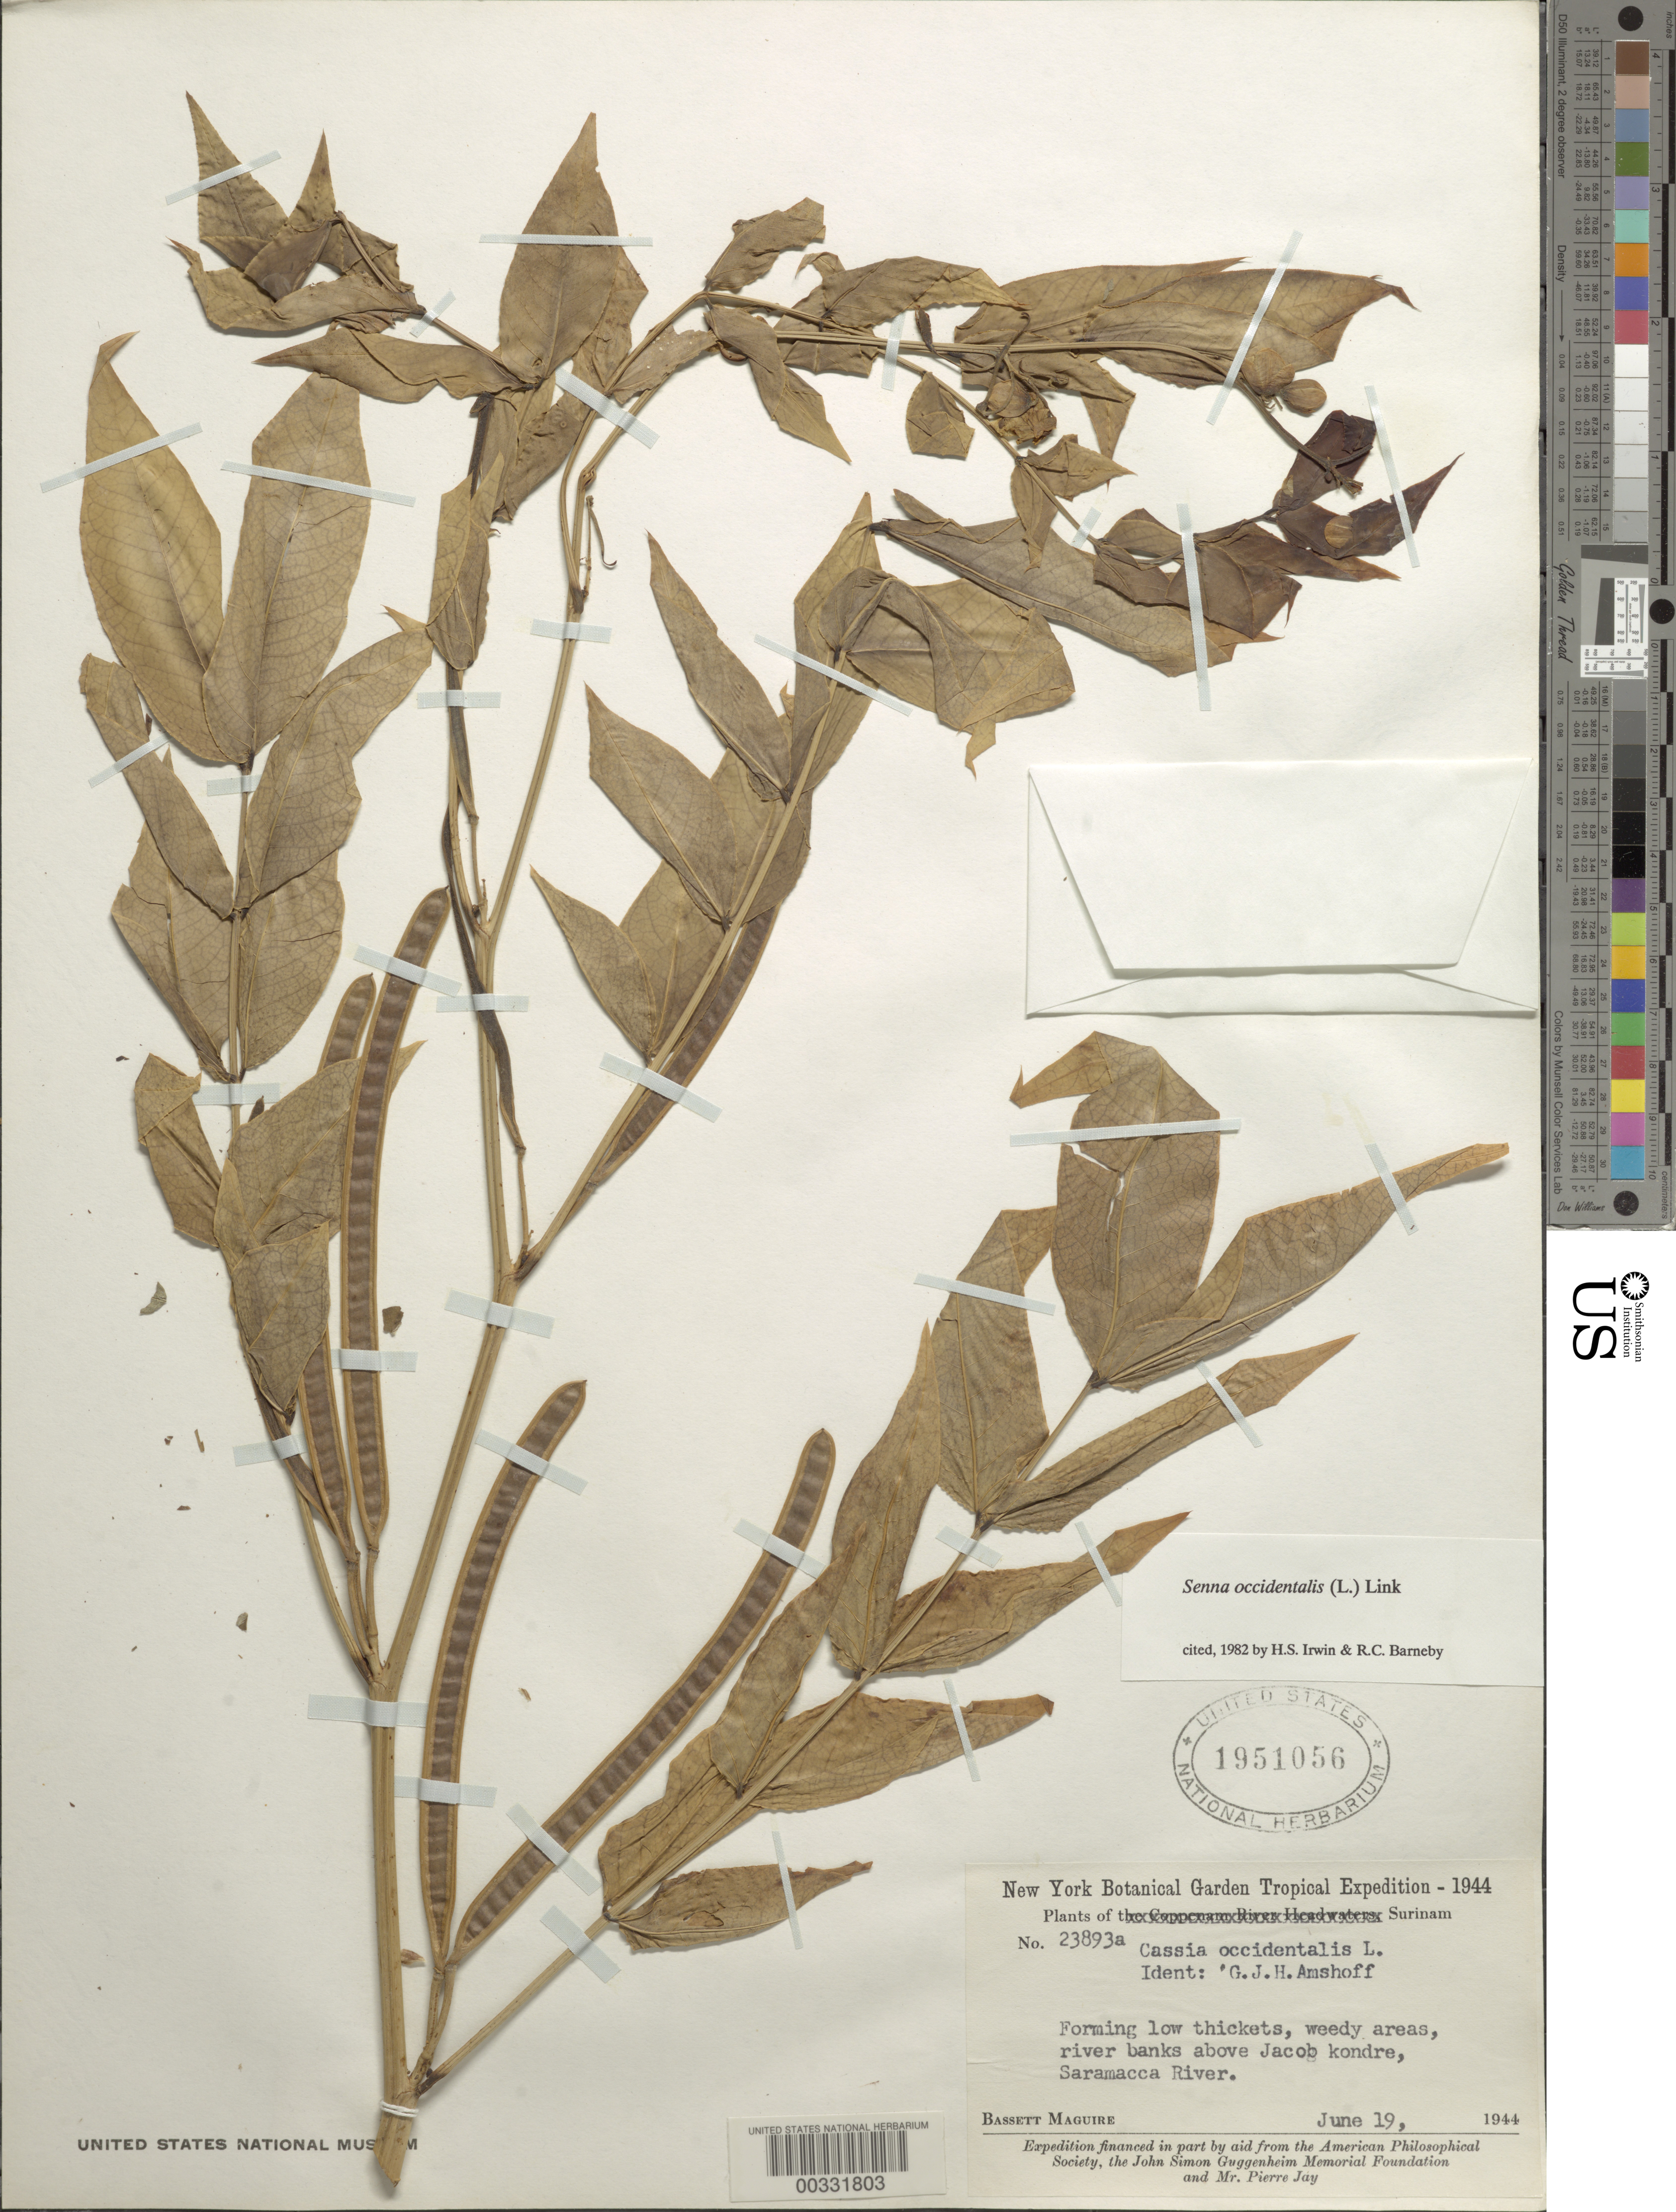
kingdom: Plantae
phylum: Tracheophyta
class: Magnoliopsida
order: Fabales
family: Fabaceae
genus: Senna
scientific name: Senna occidentalis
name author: (L.) Link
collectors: B. Maguire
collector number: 23893a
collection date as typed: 19 Jun 1944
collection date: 1944-06-19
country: Suriname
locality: Above jacob kondre, saramacca river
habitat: Low thickets, weedy areas, river banks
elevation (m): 270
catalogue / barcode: US 1951056